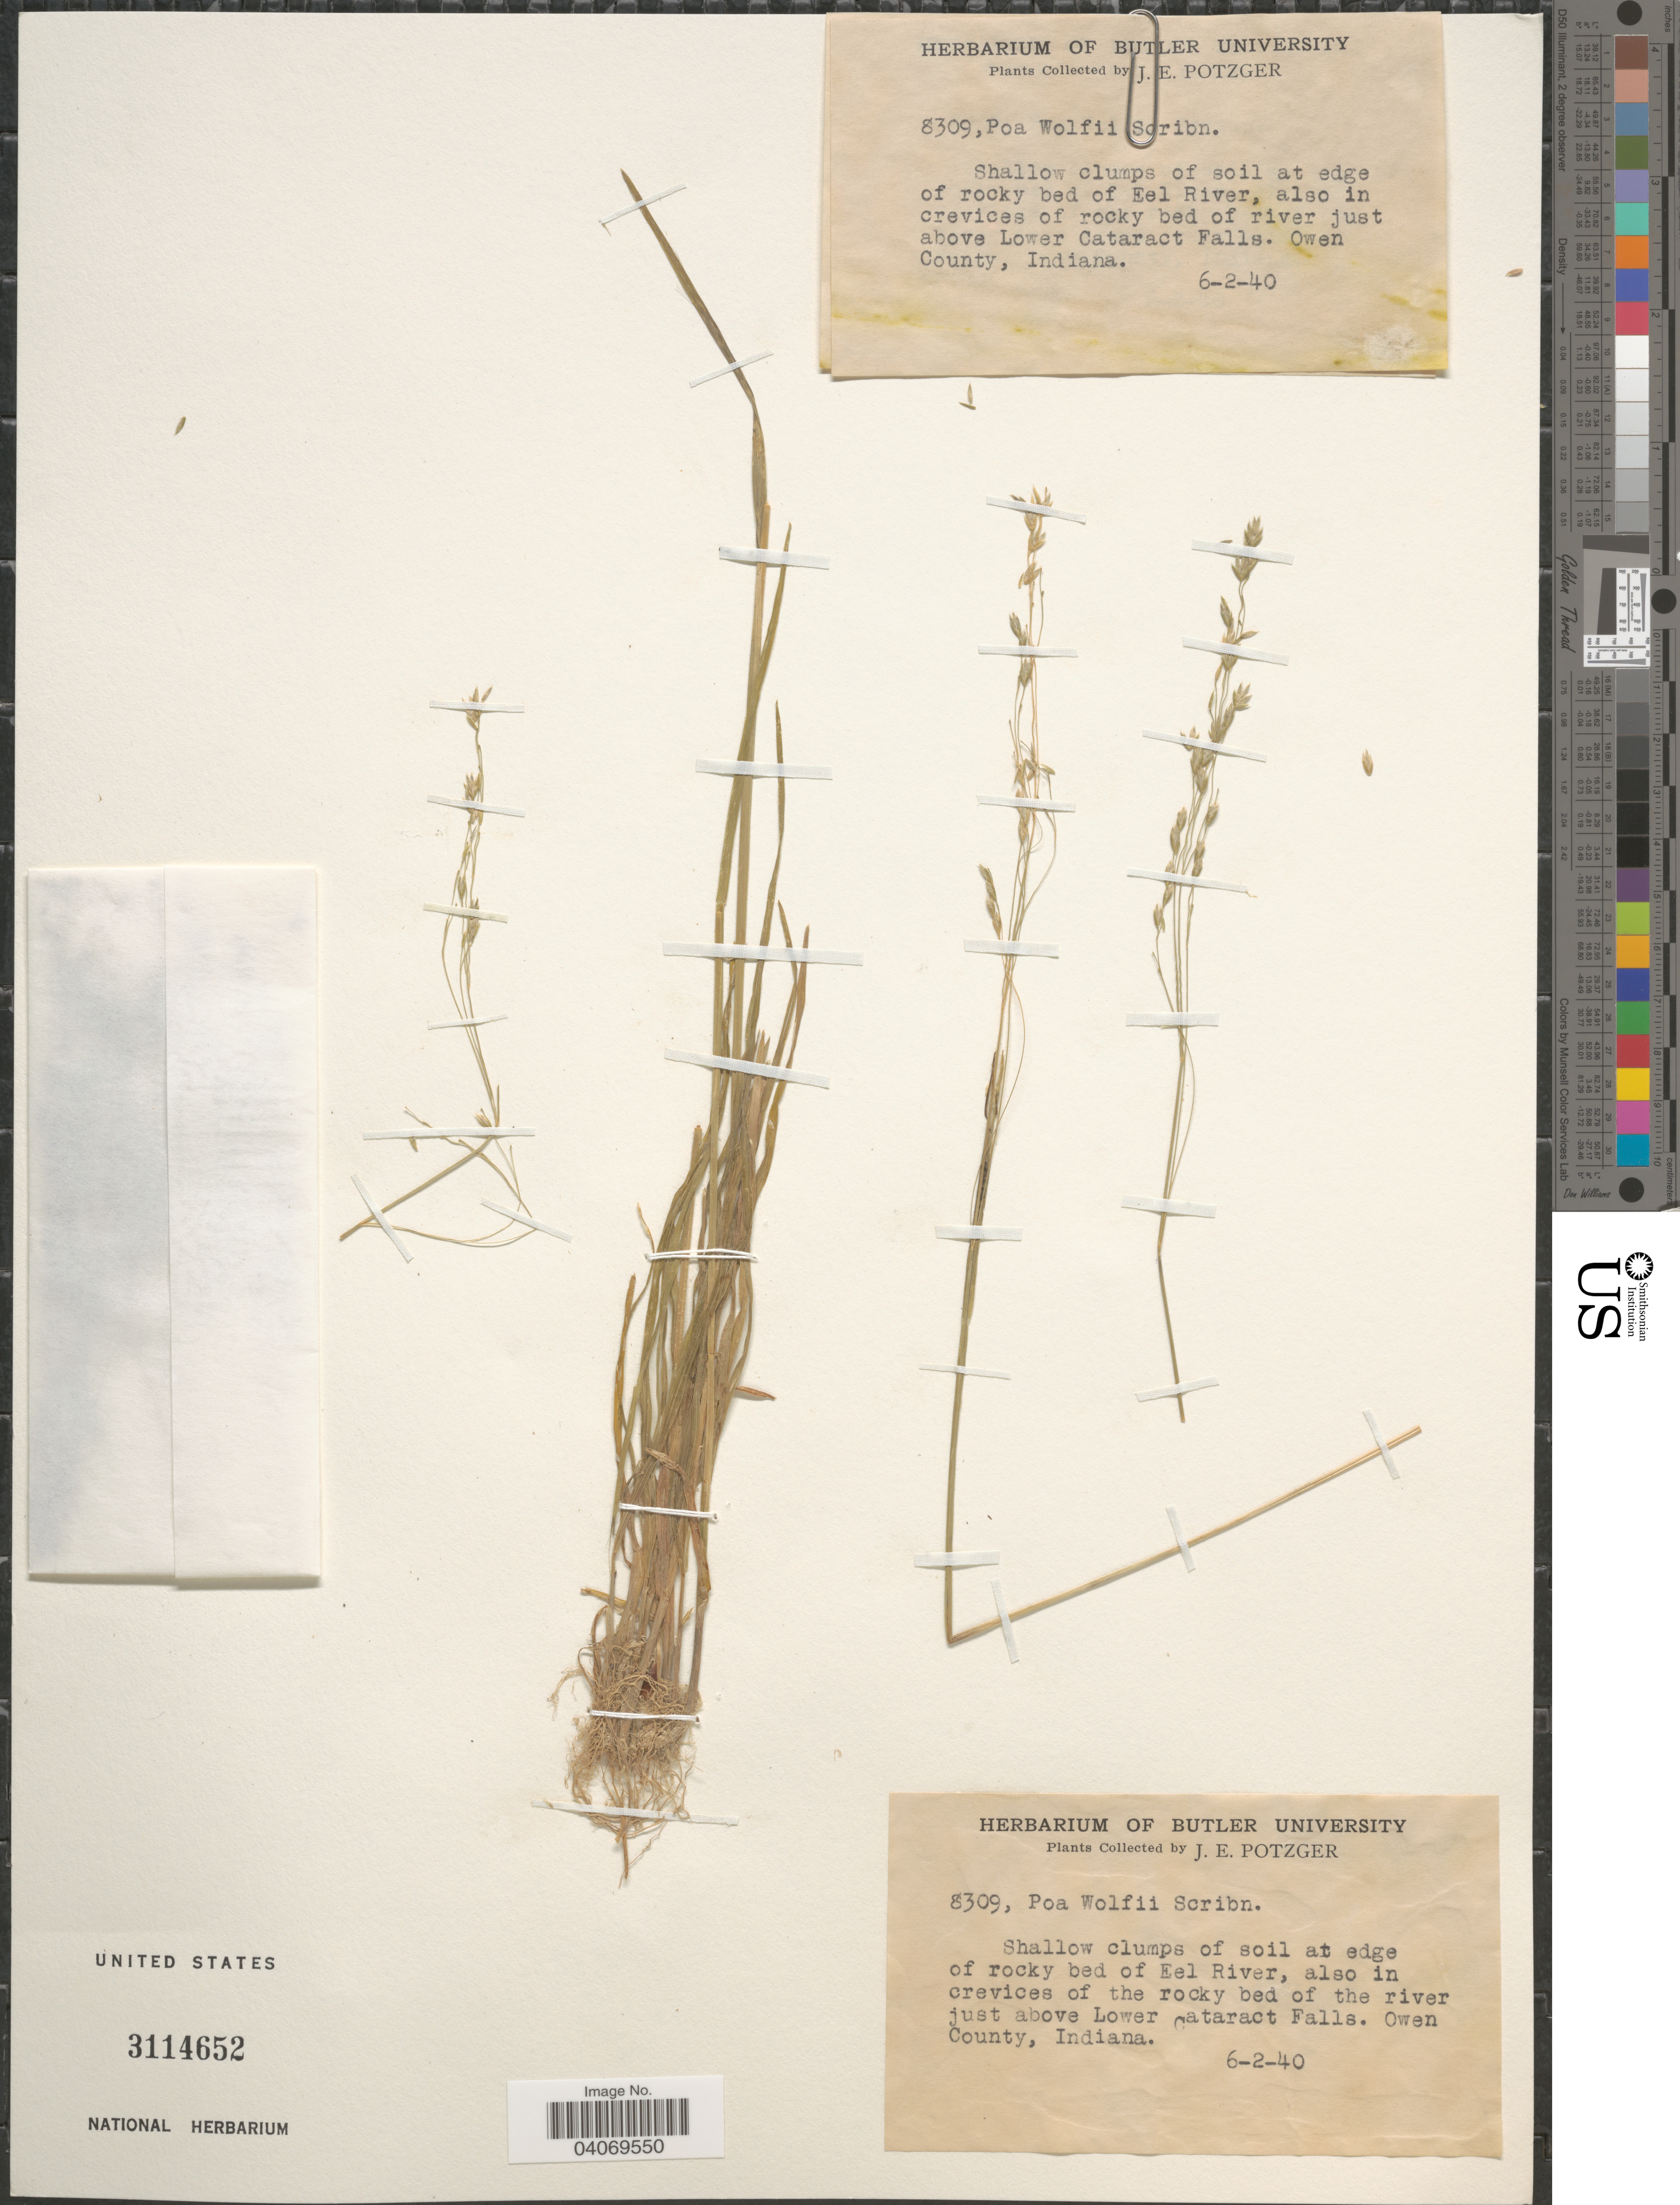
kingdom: Plantae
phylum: Tracheophyta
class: Liliopsida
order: Poales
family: Poaceae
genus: Poa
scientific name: Poa wolfii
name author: Scribn.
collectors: J. Potzger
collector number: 8309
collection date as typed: Transcribed d/m/y: 2/6/40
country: United States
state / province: Indiana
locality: Shallow clumps of soil at edge of rocky bed of Eel River, also in crevices of the rocky bed just above Lower Cataract Falls. Owen County.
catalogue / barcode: US 3114652